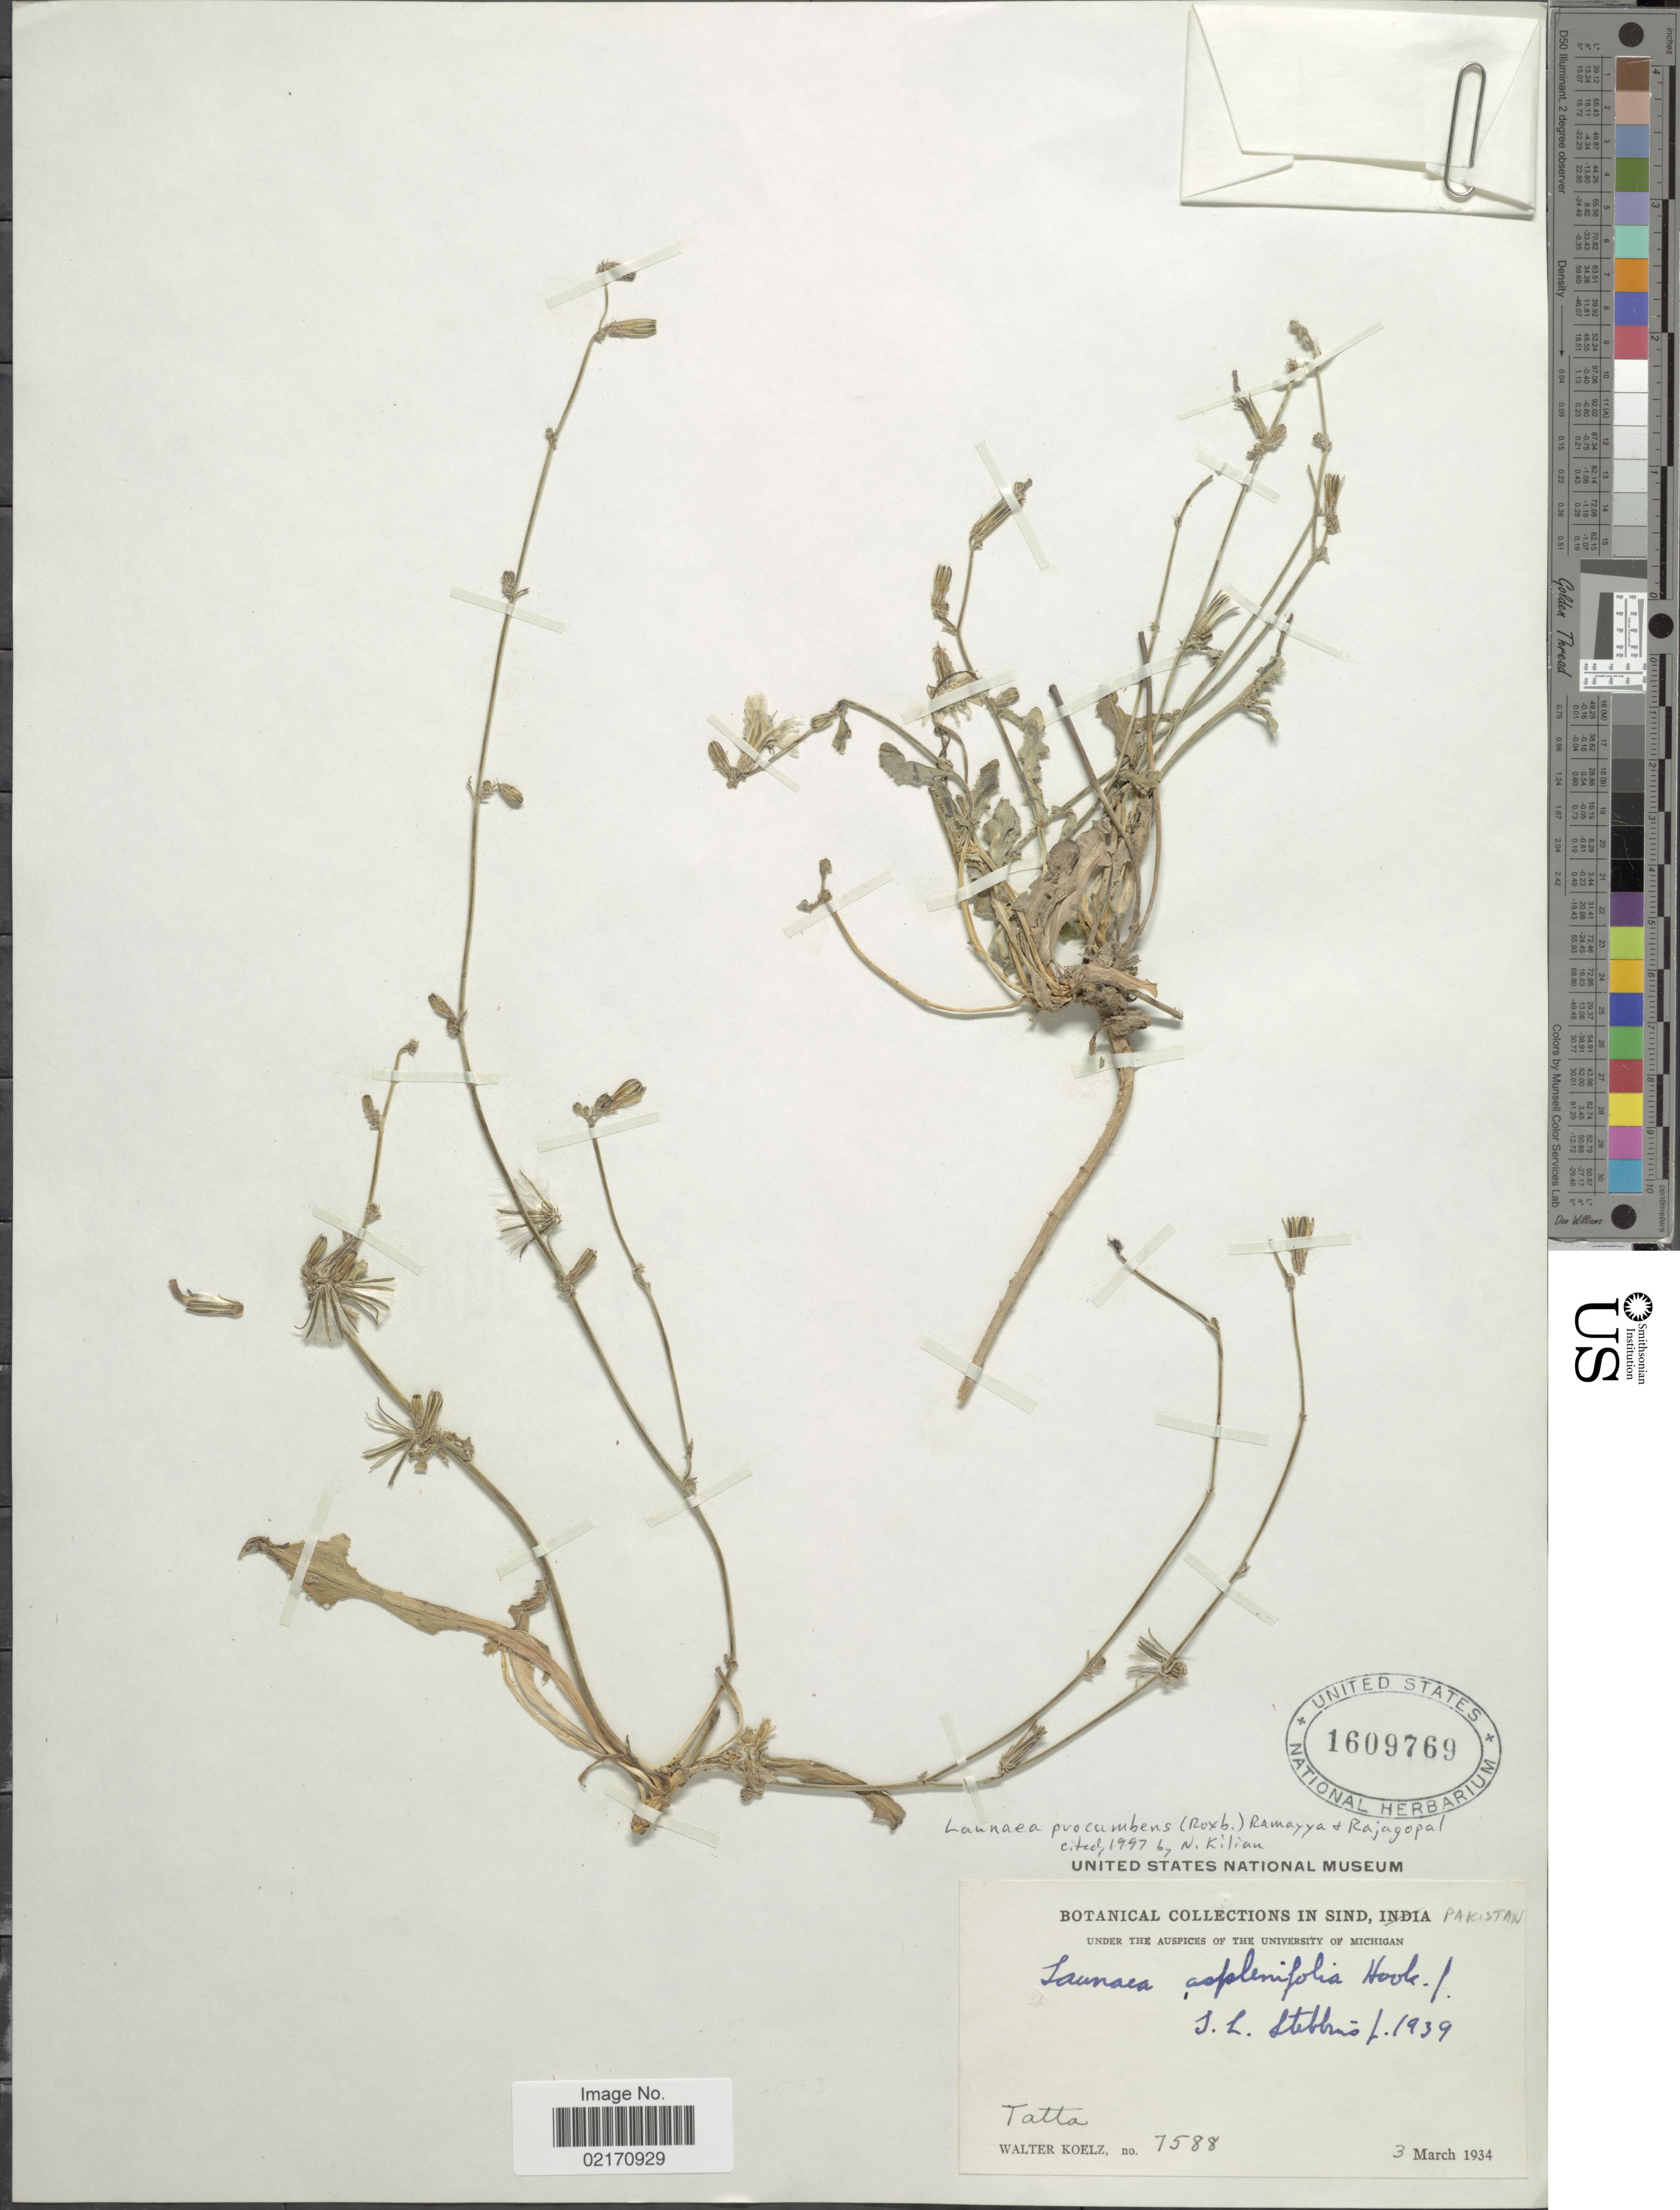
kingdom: Plantae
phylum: Tracheophyta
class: Magnoliopsida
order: Asterales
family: Asteraceae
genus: Launaea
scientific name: Launaea procumbens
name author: (Roxb.) Ramayya & Rajagopal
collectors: W. N. Koelz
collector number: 7588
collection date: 1934-03-03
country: Pakistan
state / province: Sindh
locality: Sind, Tatta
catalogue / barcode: US 1609769